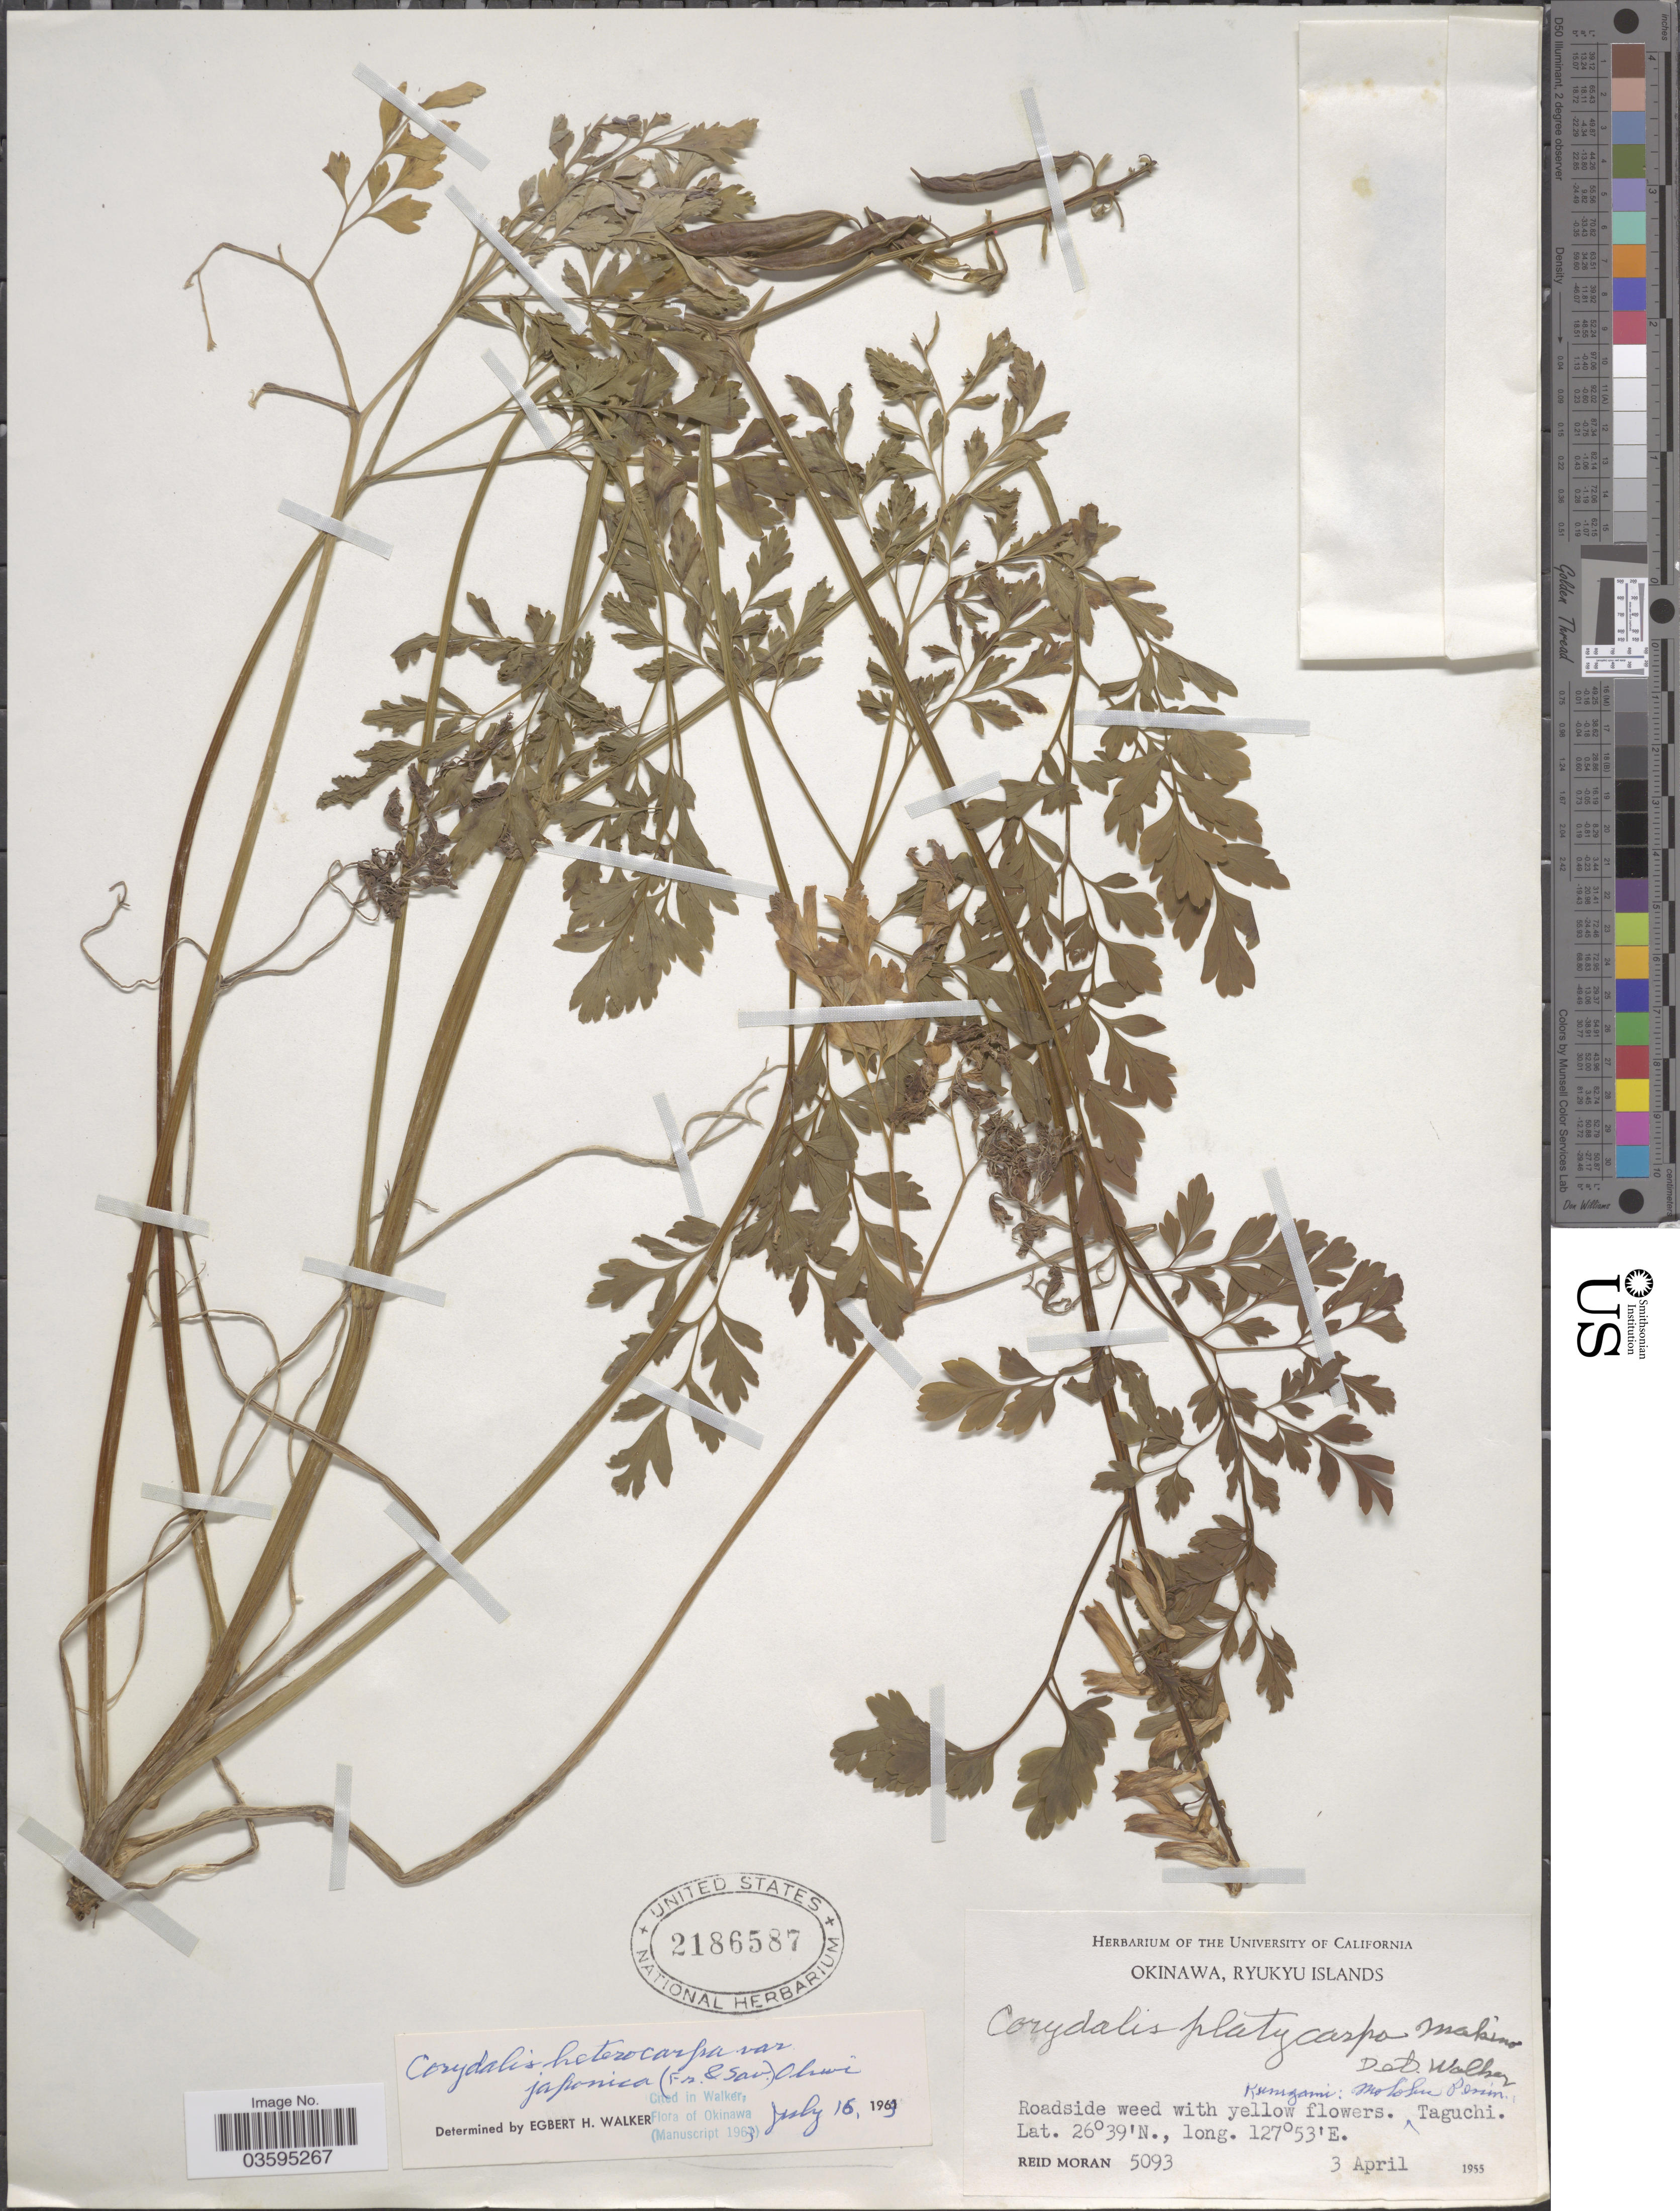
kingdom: Plantae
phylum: Tracheophyta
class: Magnoliopsida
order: Ranunculales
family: Papaveraceae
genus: Corydalis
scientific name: Corydalis heterocarpa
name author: Siebold & Zucc.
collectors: R. Moran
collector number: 5093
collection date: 1955-04-03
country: Japan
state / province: Okinawa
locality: Ryukyu Islands. Kunigami: Motobu Penin, Taguchi.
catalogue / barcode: US 2186587